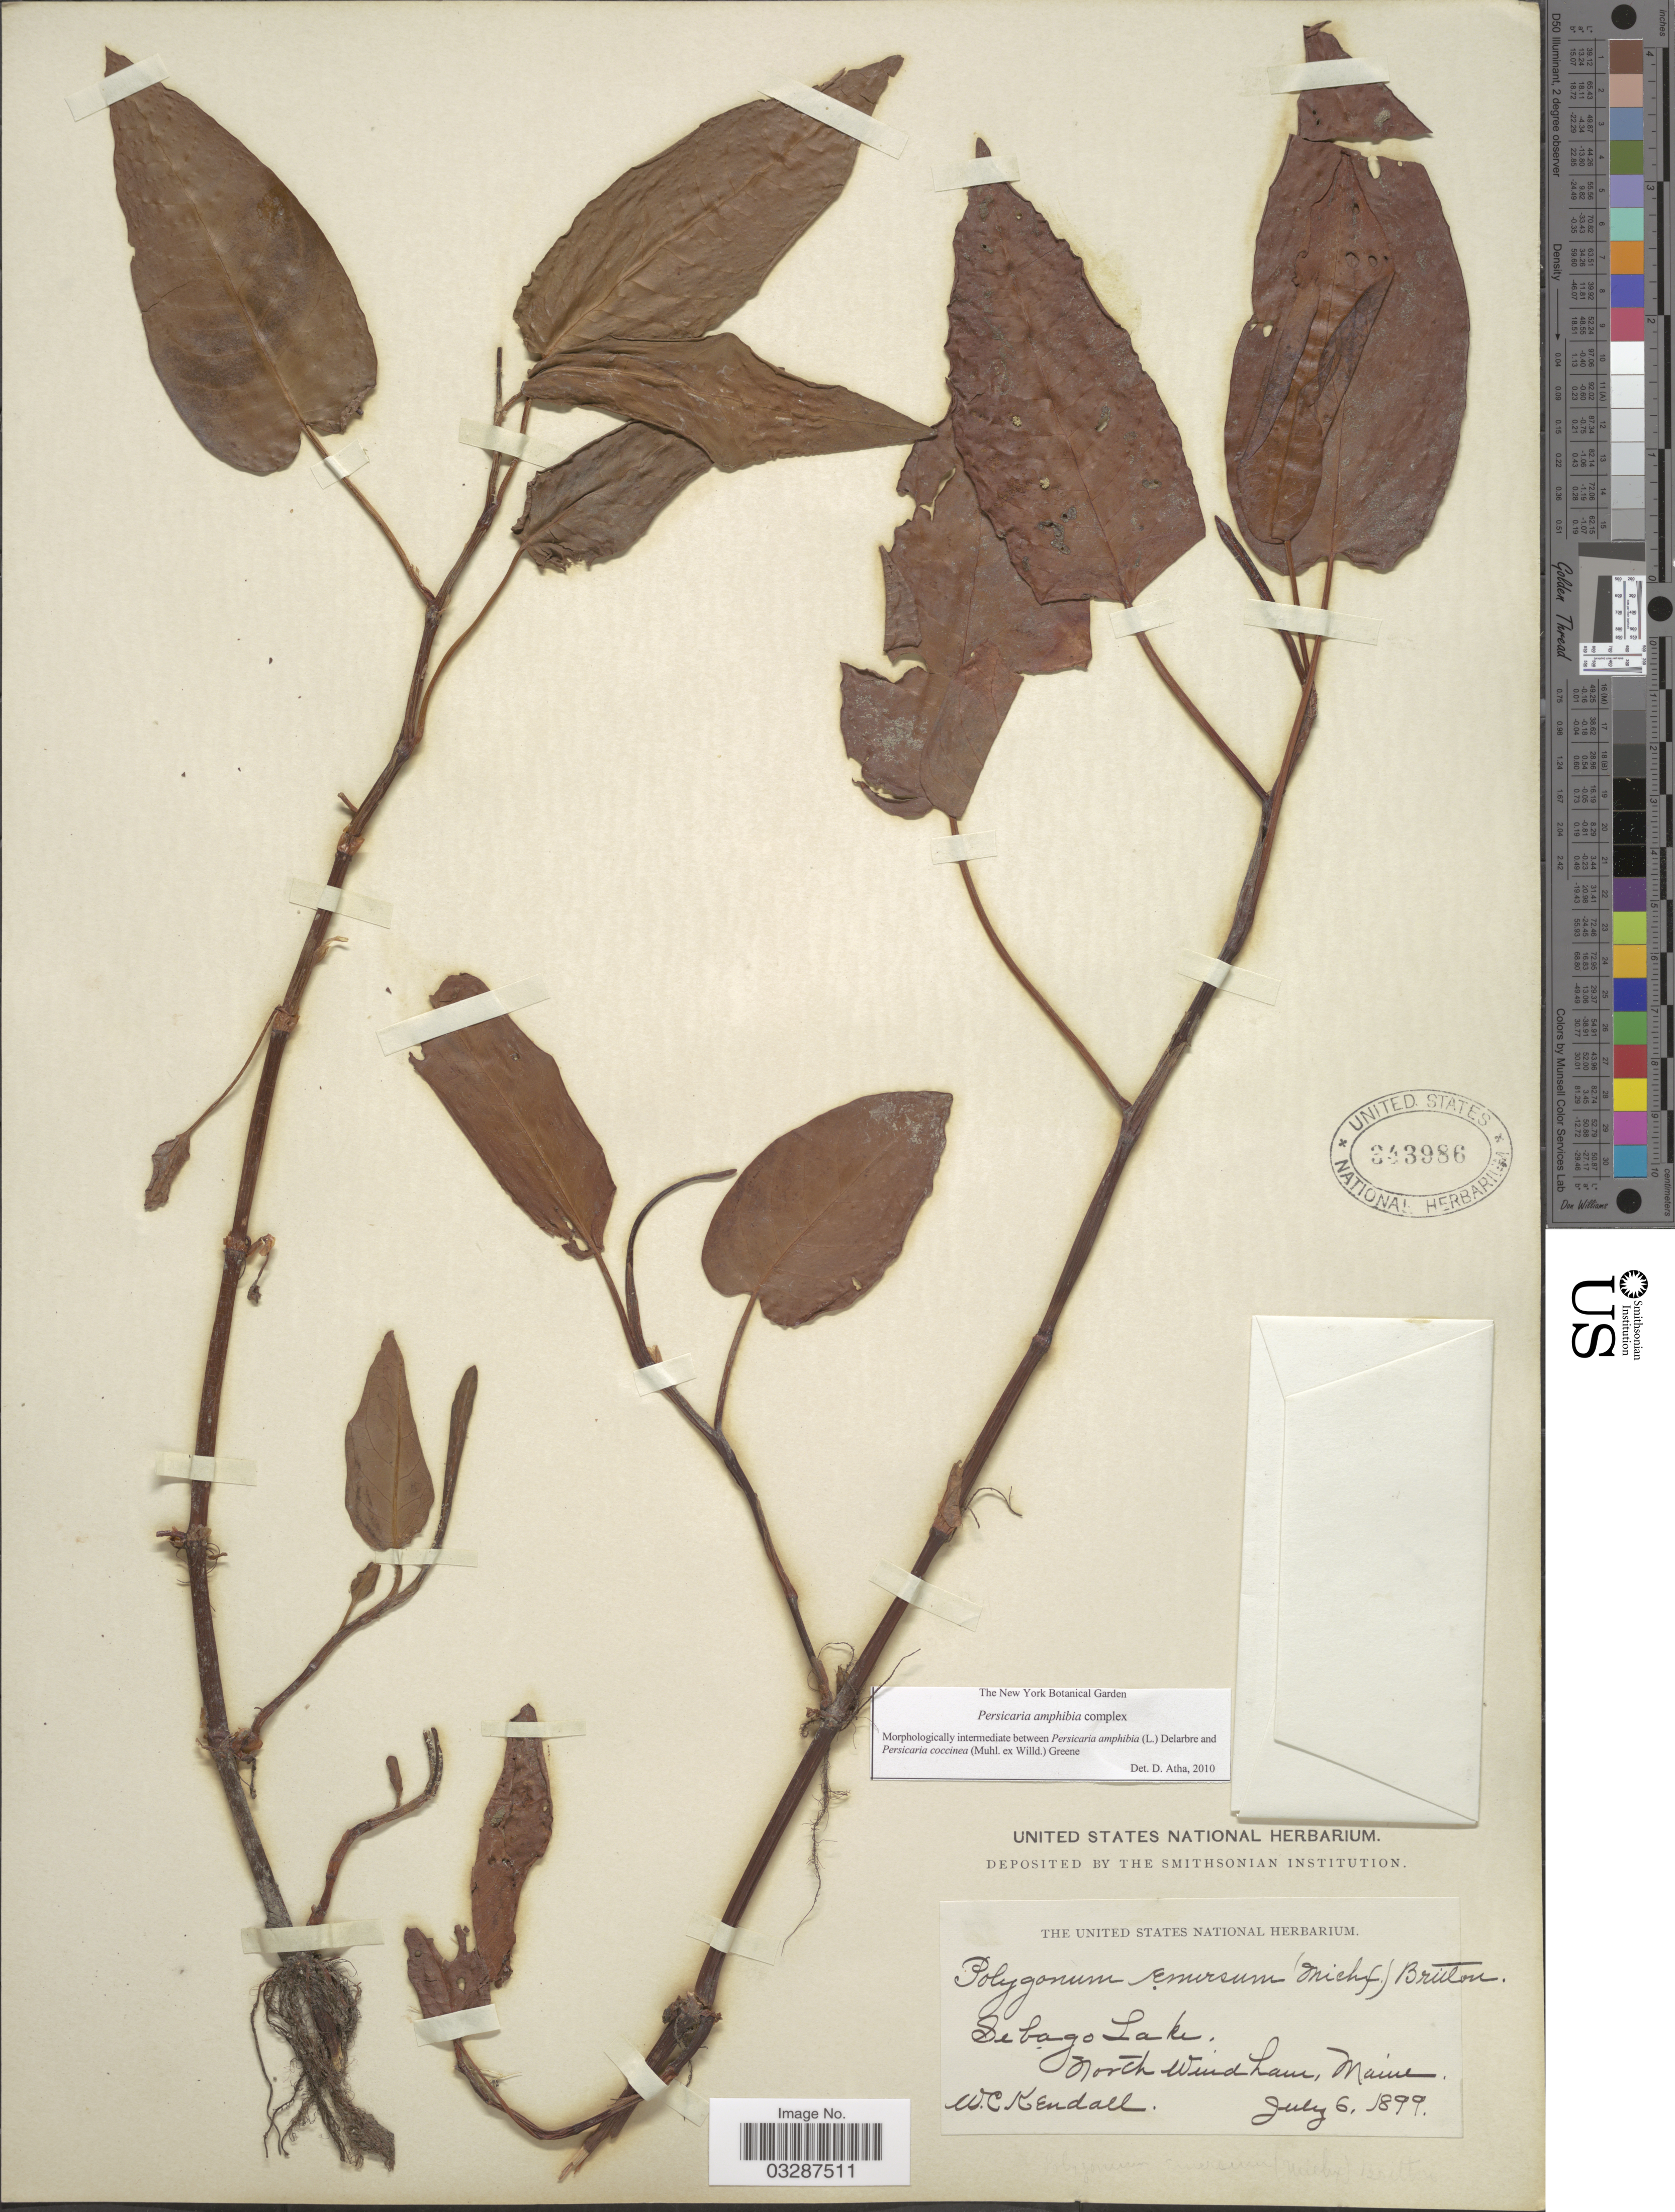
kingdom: Plantae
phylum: Tracheophyta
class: Magnoliopsida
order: Caryophyllales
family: Polygonaceae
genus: Persicaria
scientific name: Persicaria amphibia complex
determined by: Atha, D. E.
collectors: W. Kendall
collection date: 1899-07-06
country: United States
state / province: Maine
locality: Sebago Lake, North Windham.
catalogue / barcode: US 343986